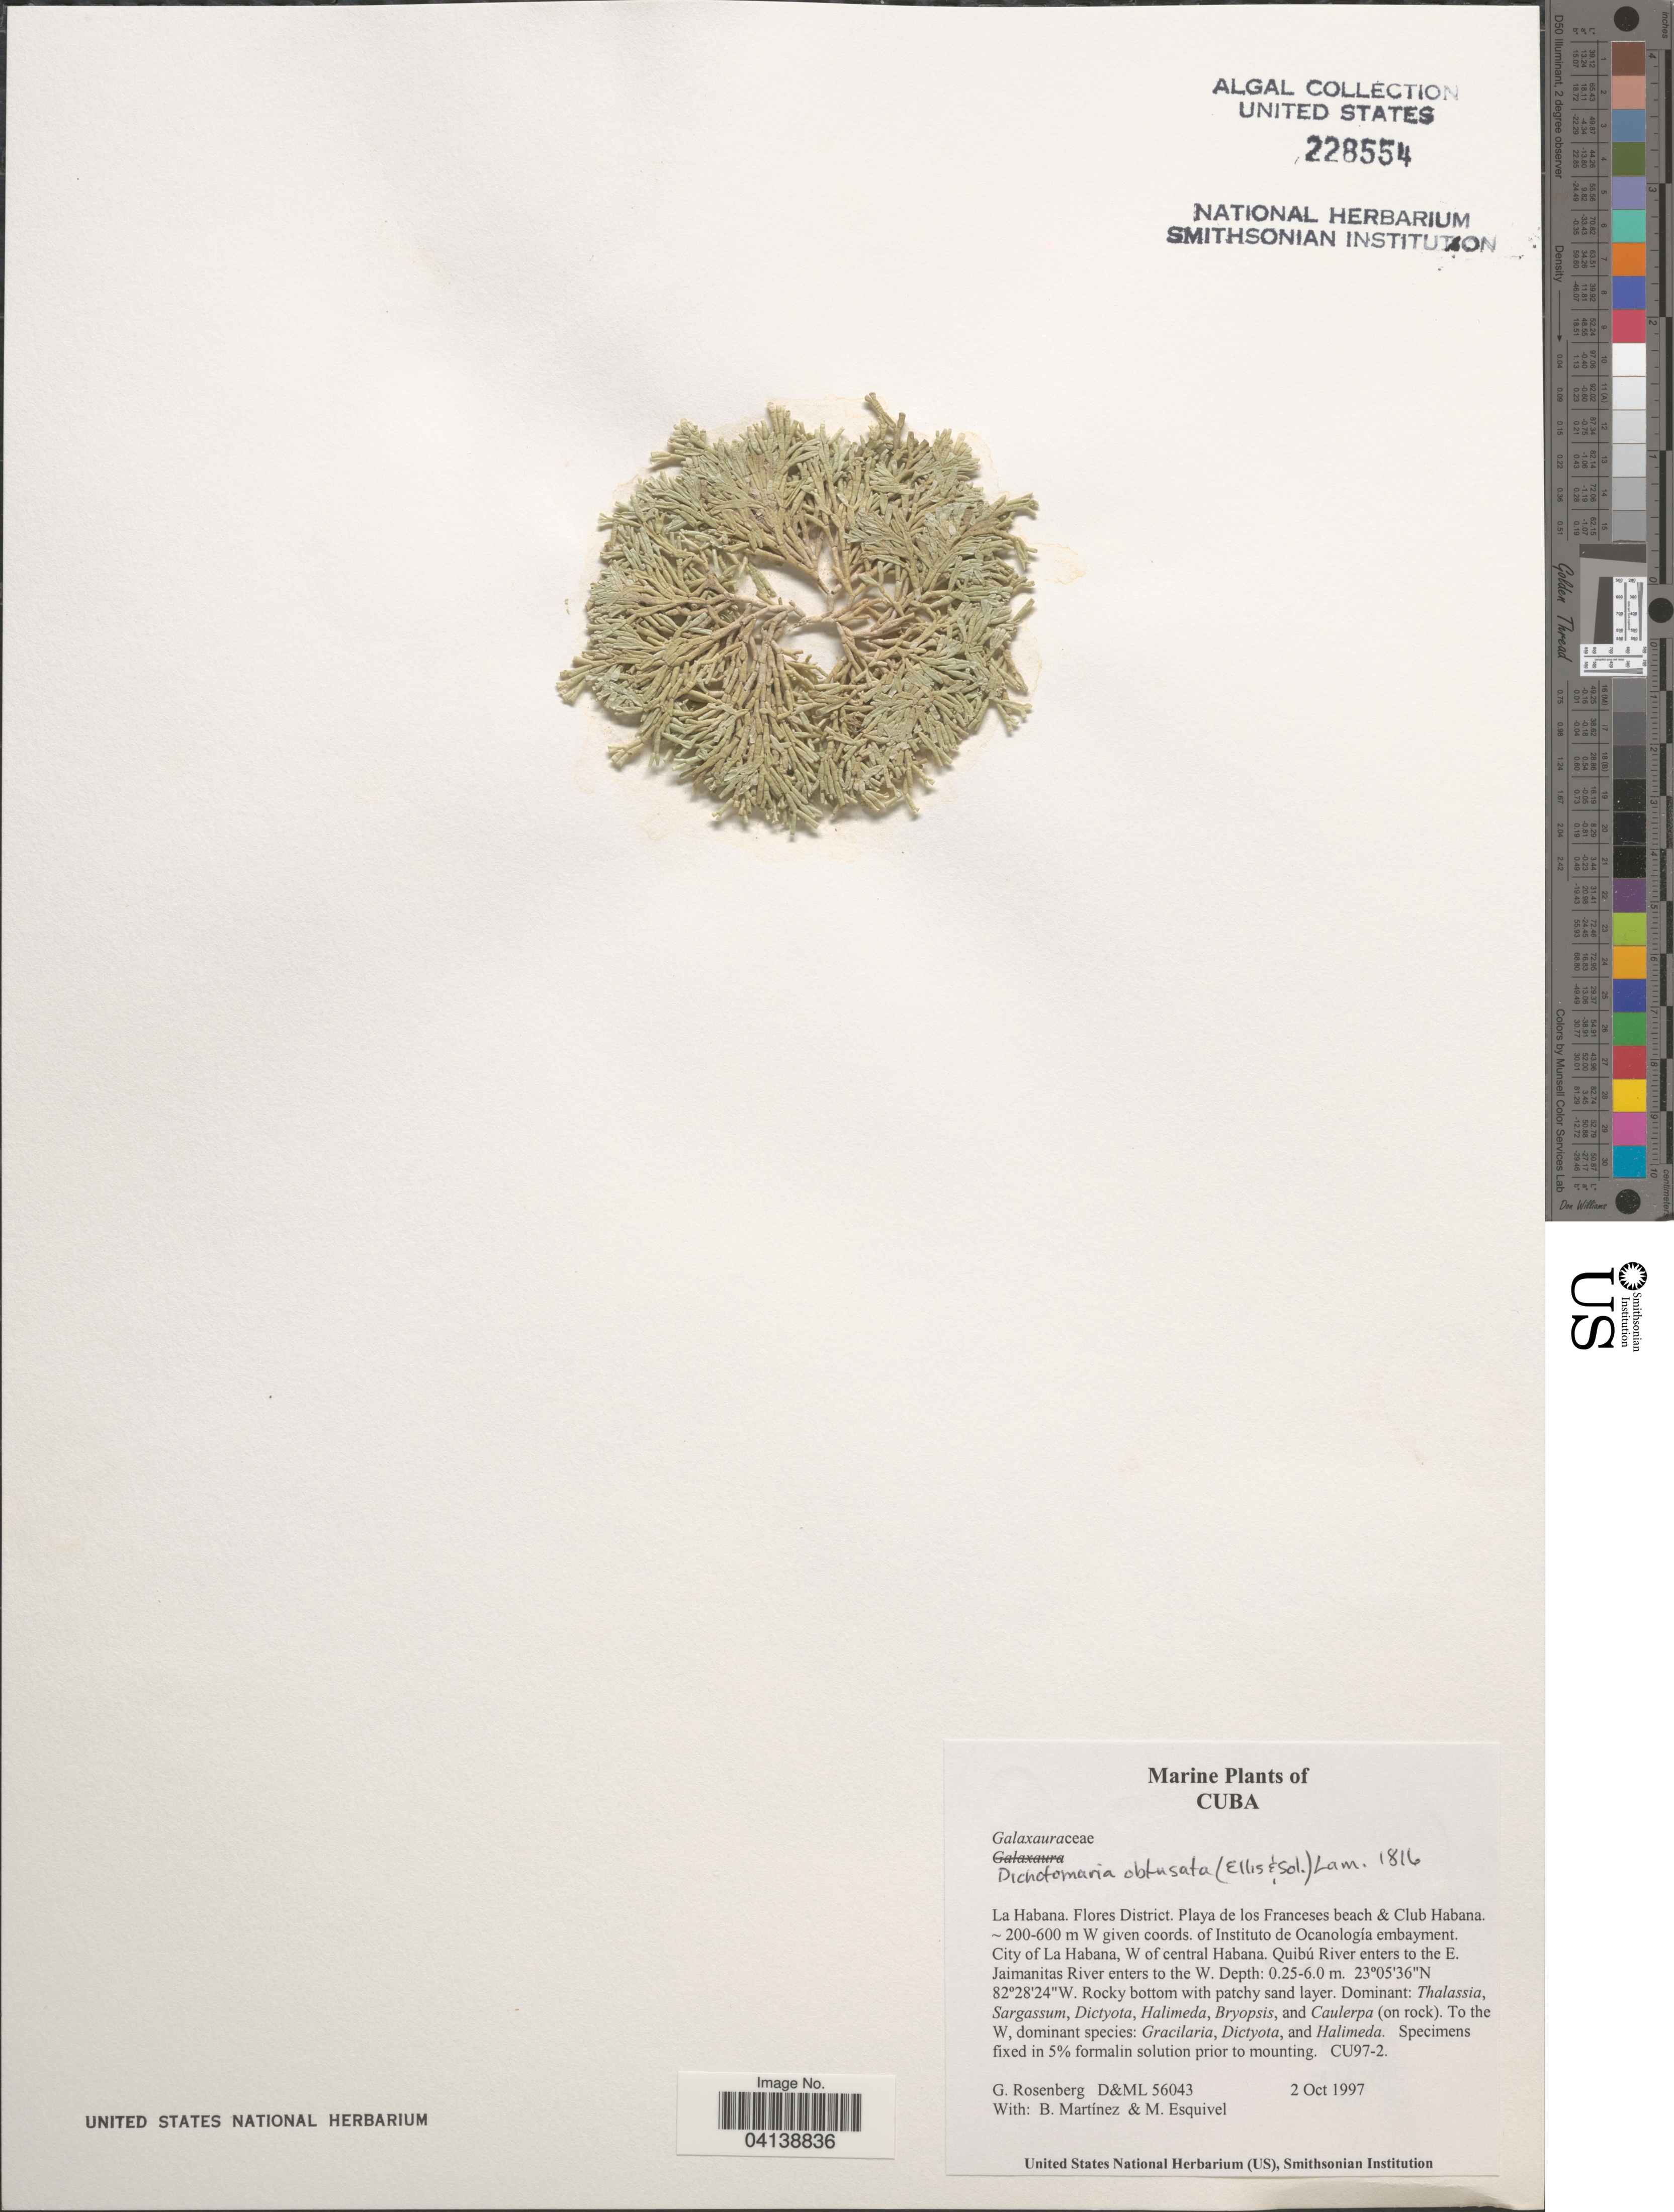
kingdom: Plantae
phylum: Rhodophyta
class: Florideophyceae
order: Nemaliales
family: Galaxauraceae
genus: Dichotomaria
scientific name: Dichotomaria obtusata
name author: (Ellis & Sol.) Lam.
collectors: G. Rosenberg, B. Martinez & M. Esquivel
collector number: D&ML56043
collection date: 1997-10-02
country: Cuba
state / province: La Habana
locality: Flores District. Playa de los Franceses beach & Club Habana. W given coords. of Instituto de Oceanología embayment. City of La Habana, W of central Havana. Quibú River enters to the E. Jaimanitas River enters to the W.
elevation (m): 200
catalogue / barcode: US 228554